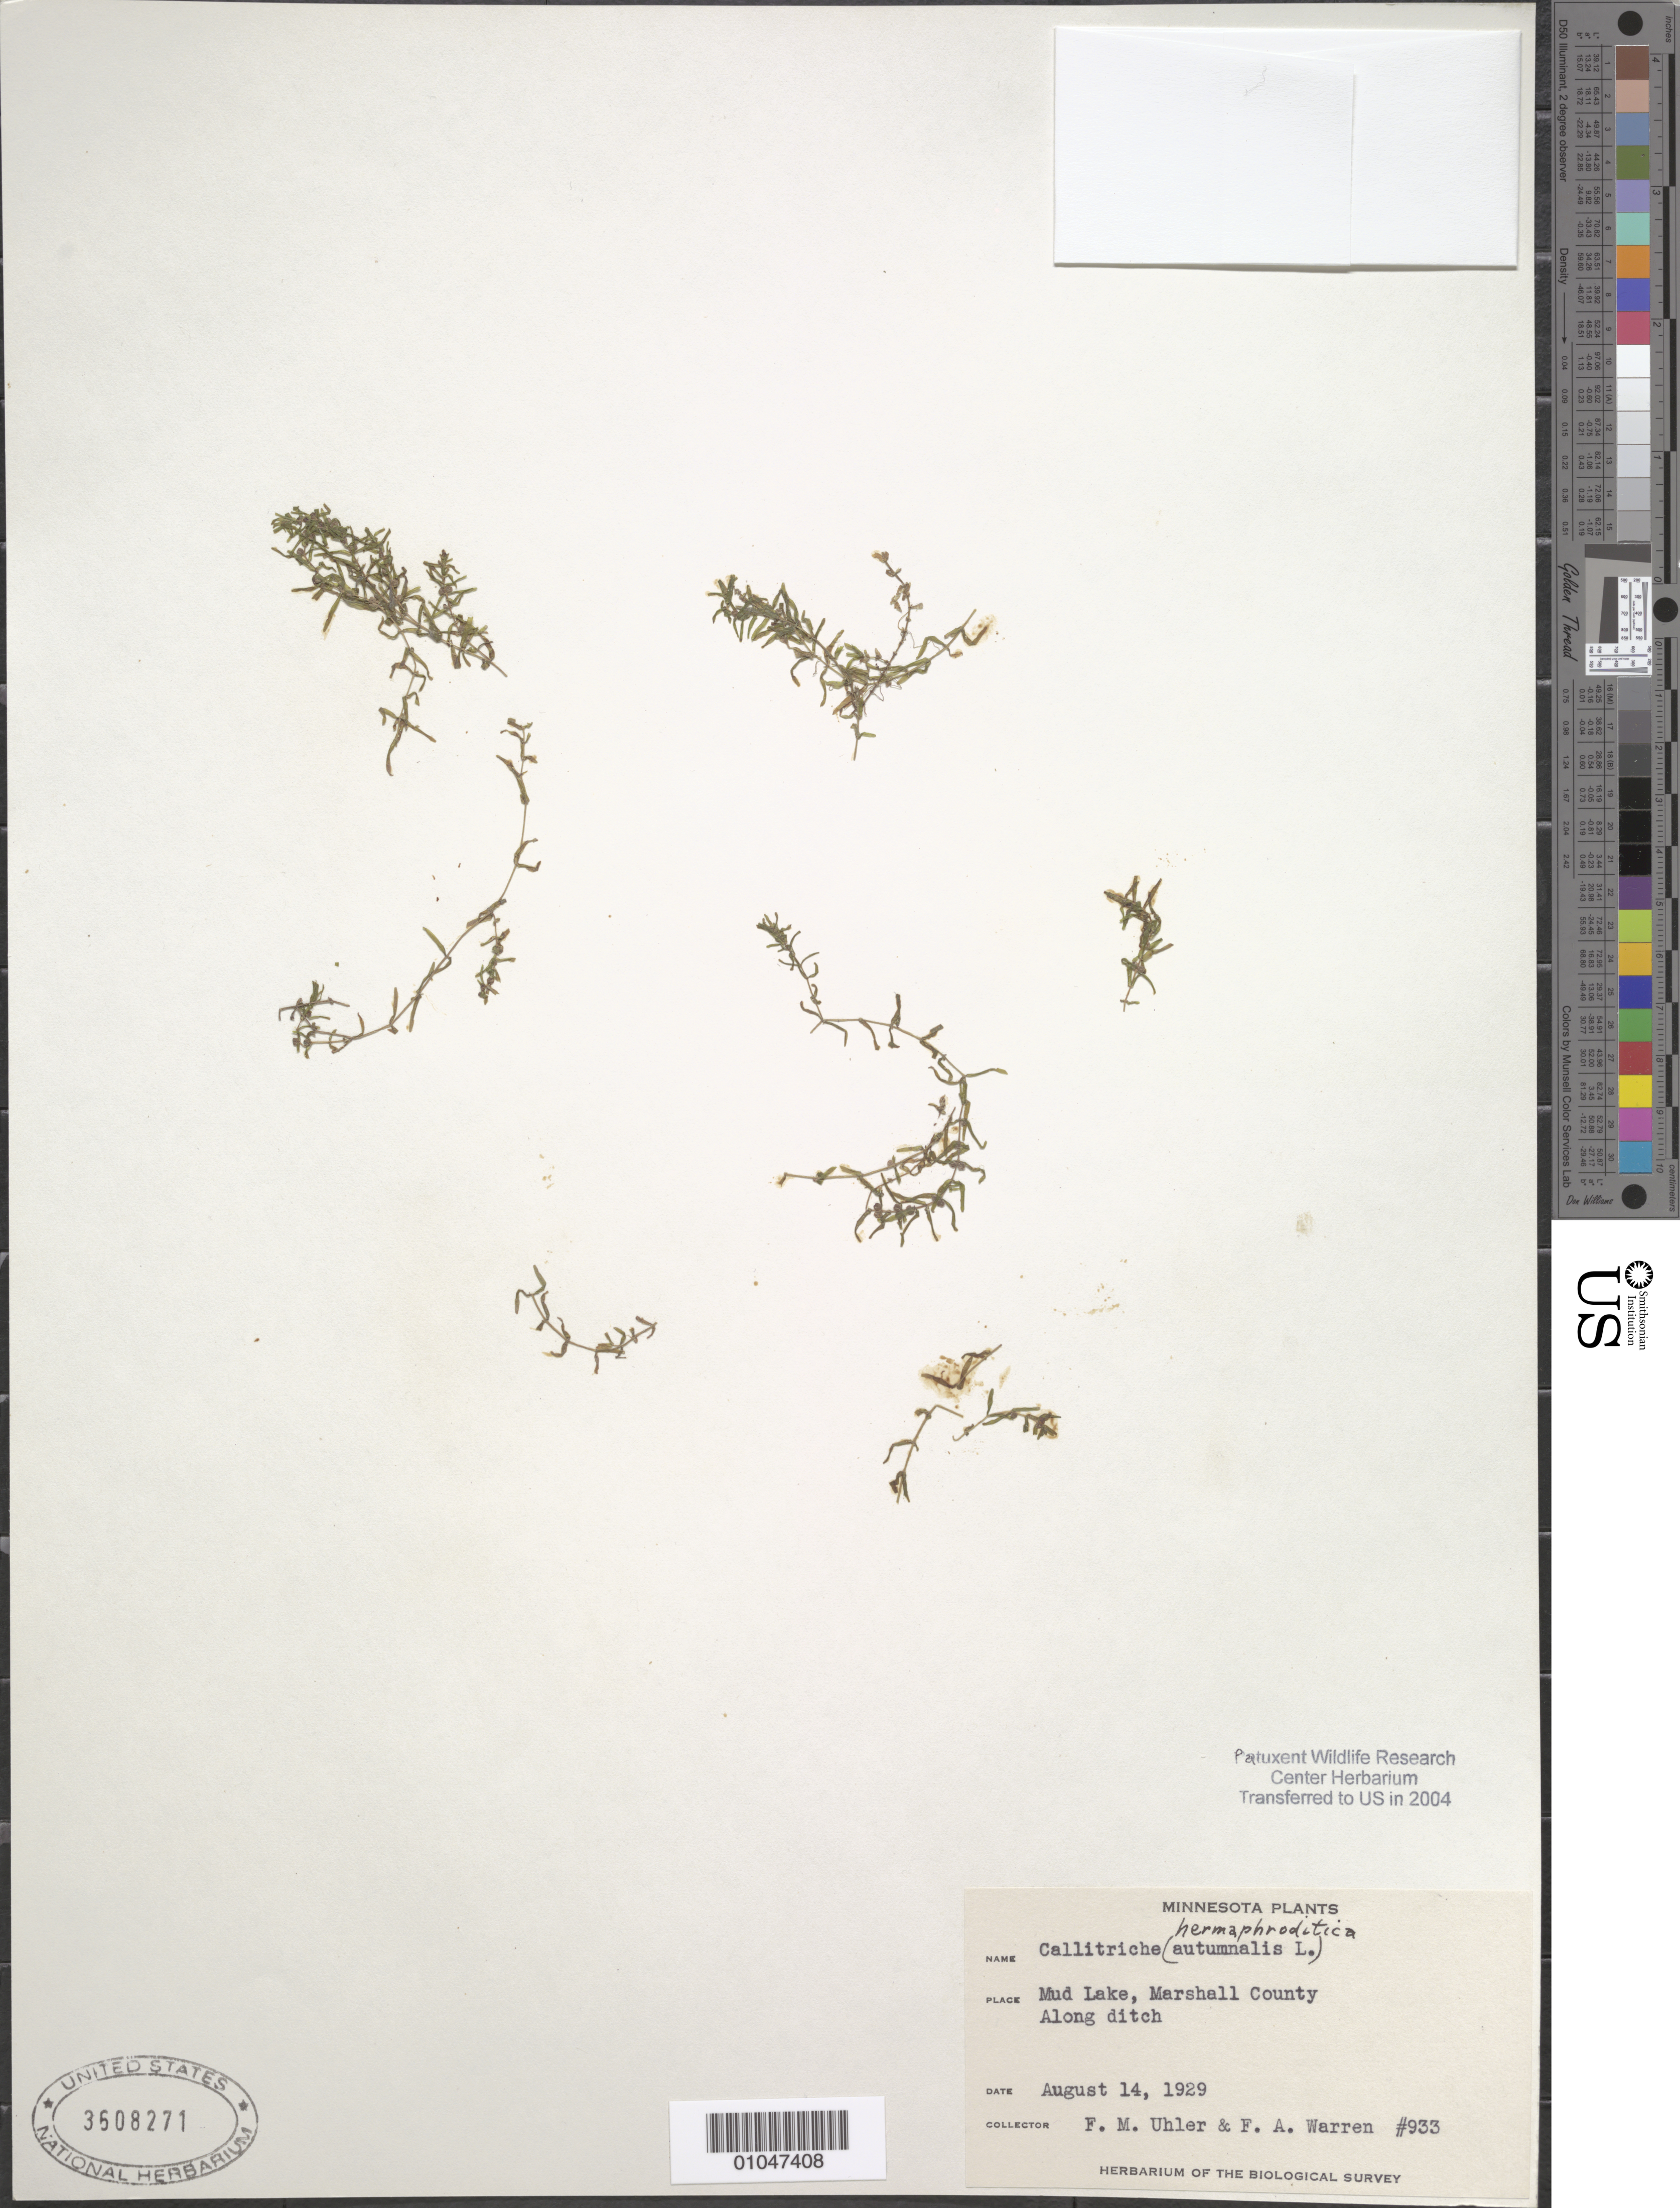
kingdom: Plantae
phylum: Tracheophyta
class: Magnoliopsida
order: Lamiales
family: Plantaginaceae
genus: Callitriche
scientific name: Callitriche hermaphroditica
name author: L.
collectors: F. M. Uhler & F. A. Warren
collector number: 933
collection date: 1929-08-14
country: United States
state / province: Minnesota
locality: Mud Lake, Marshall County.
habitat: Along ditch.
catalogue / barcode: US 3608271